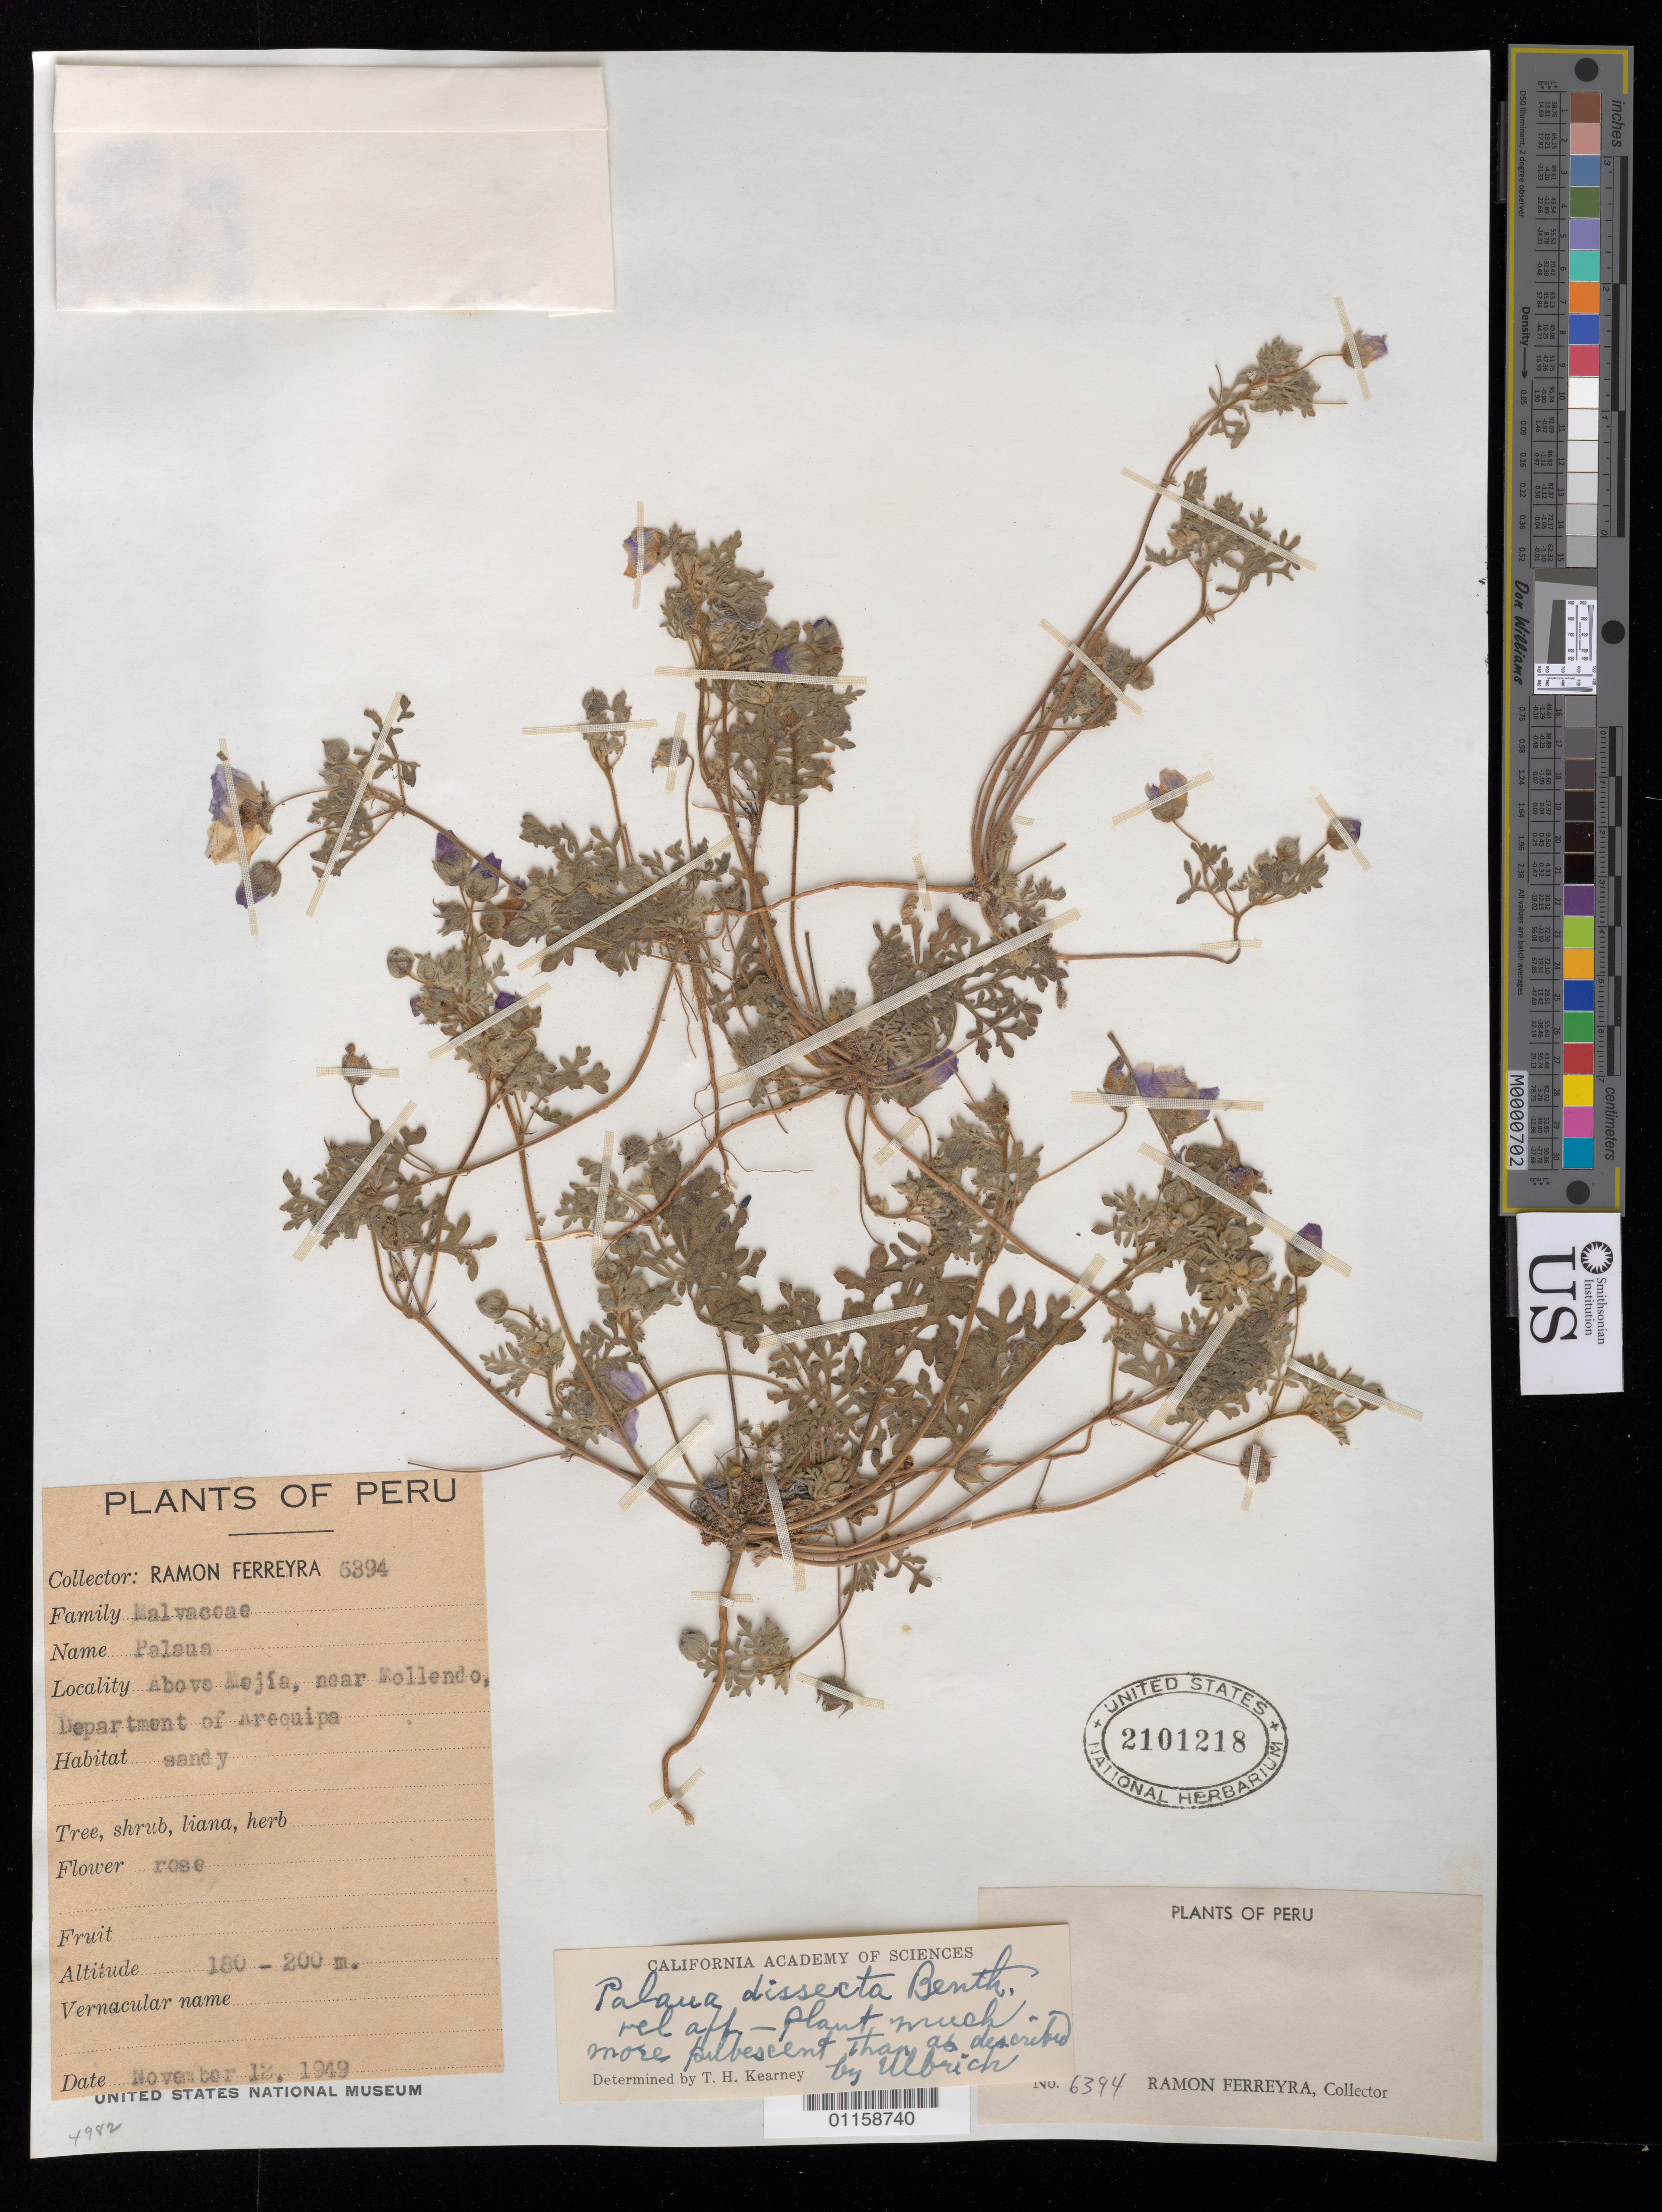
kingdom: Plantae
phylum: Tracheophyta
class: Magnoliopsida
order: Malvales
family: Malvaceae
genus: Palaua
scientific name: Palaua dissecta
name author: Benth.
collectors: R. A. Ferreyra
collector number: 6394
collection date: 1949-11-12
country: Peru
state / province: Arequipa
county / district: Islay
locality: Above Mejia, near Mollendo.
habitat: Sand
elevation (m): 180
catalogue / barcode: US 2101218